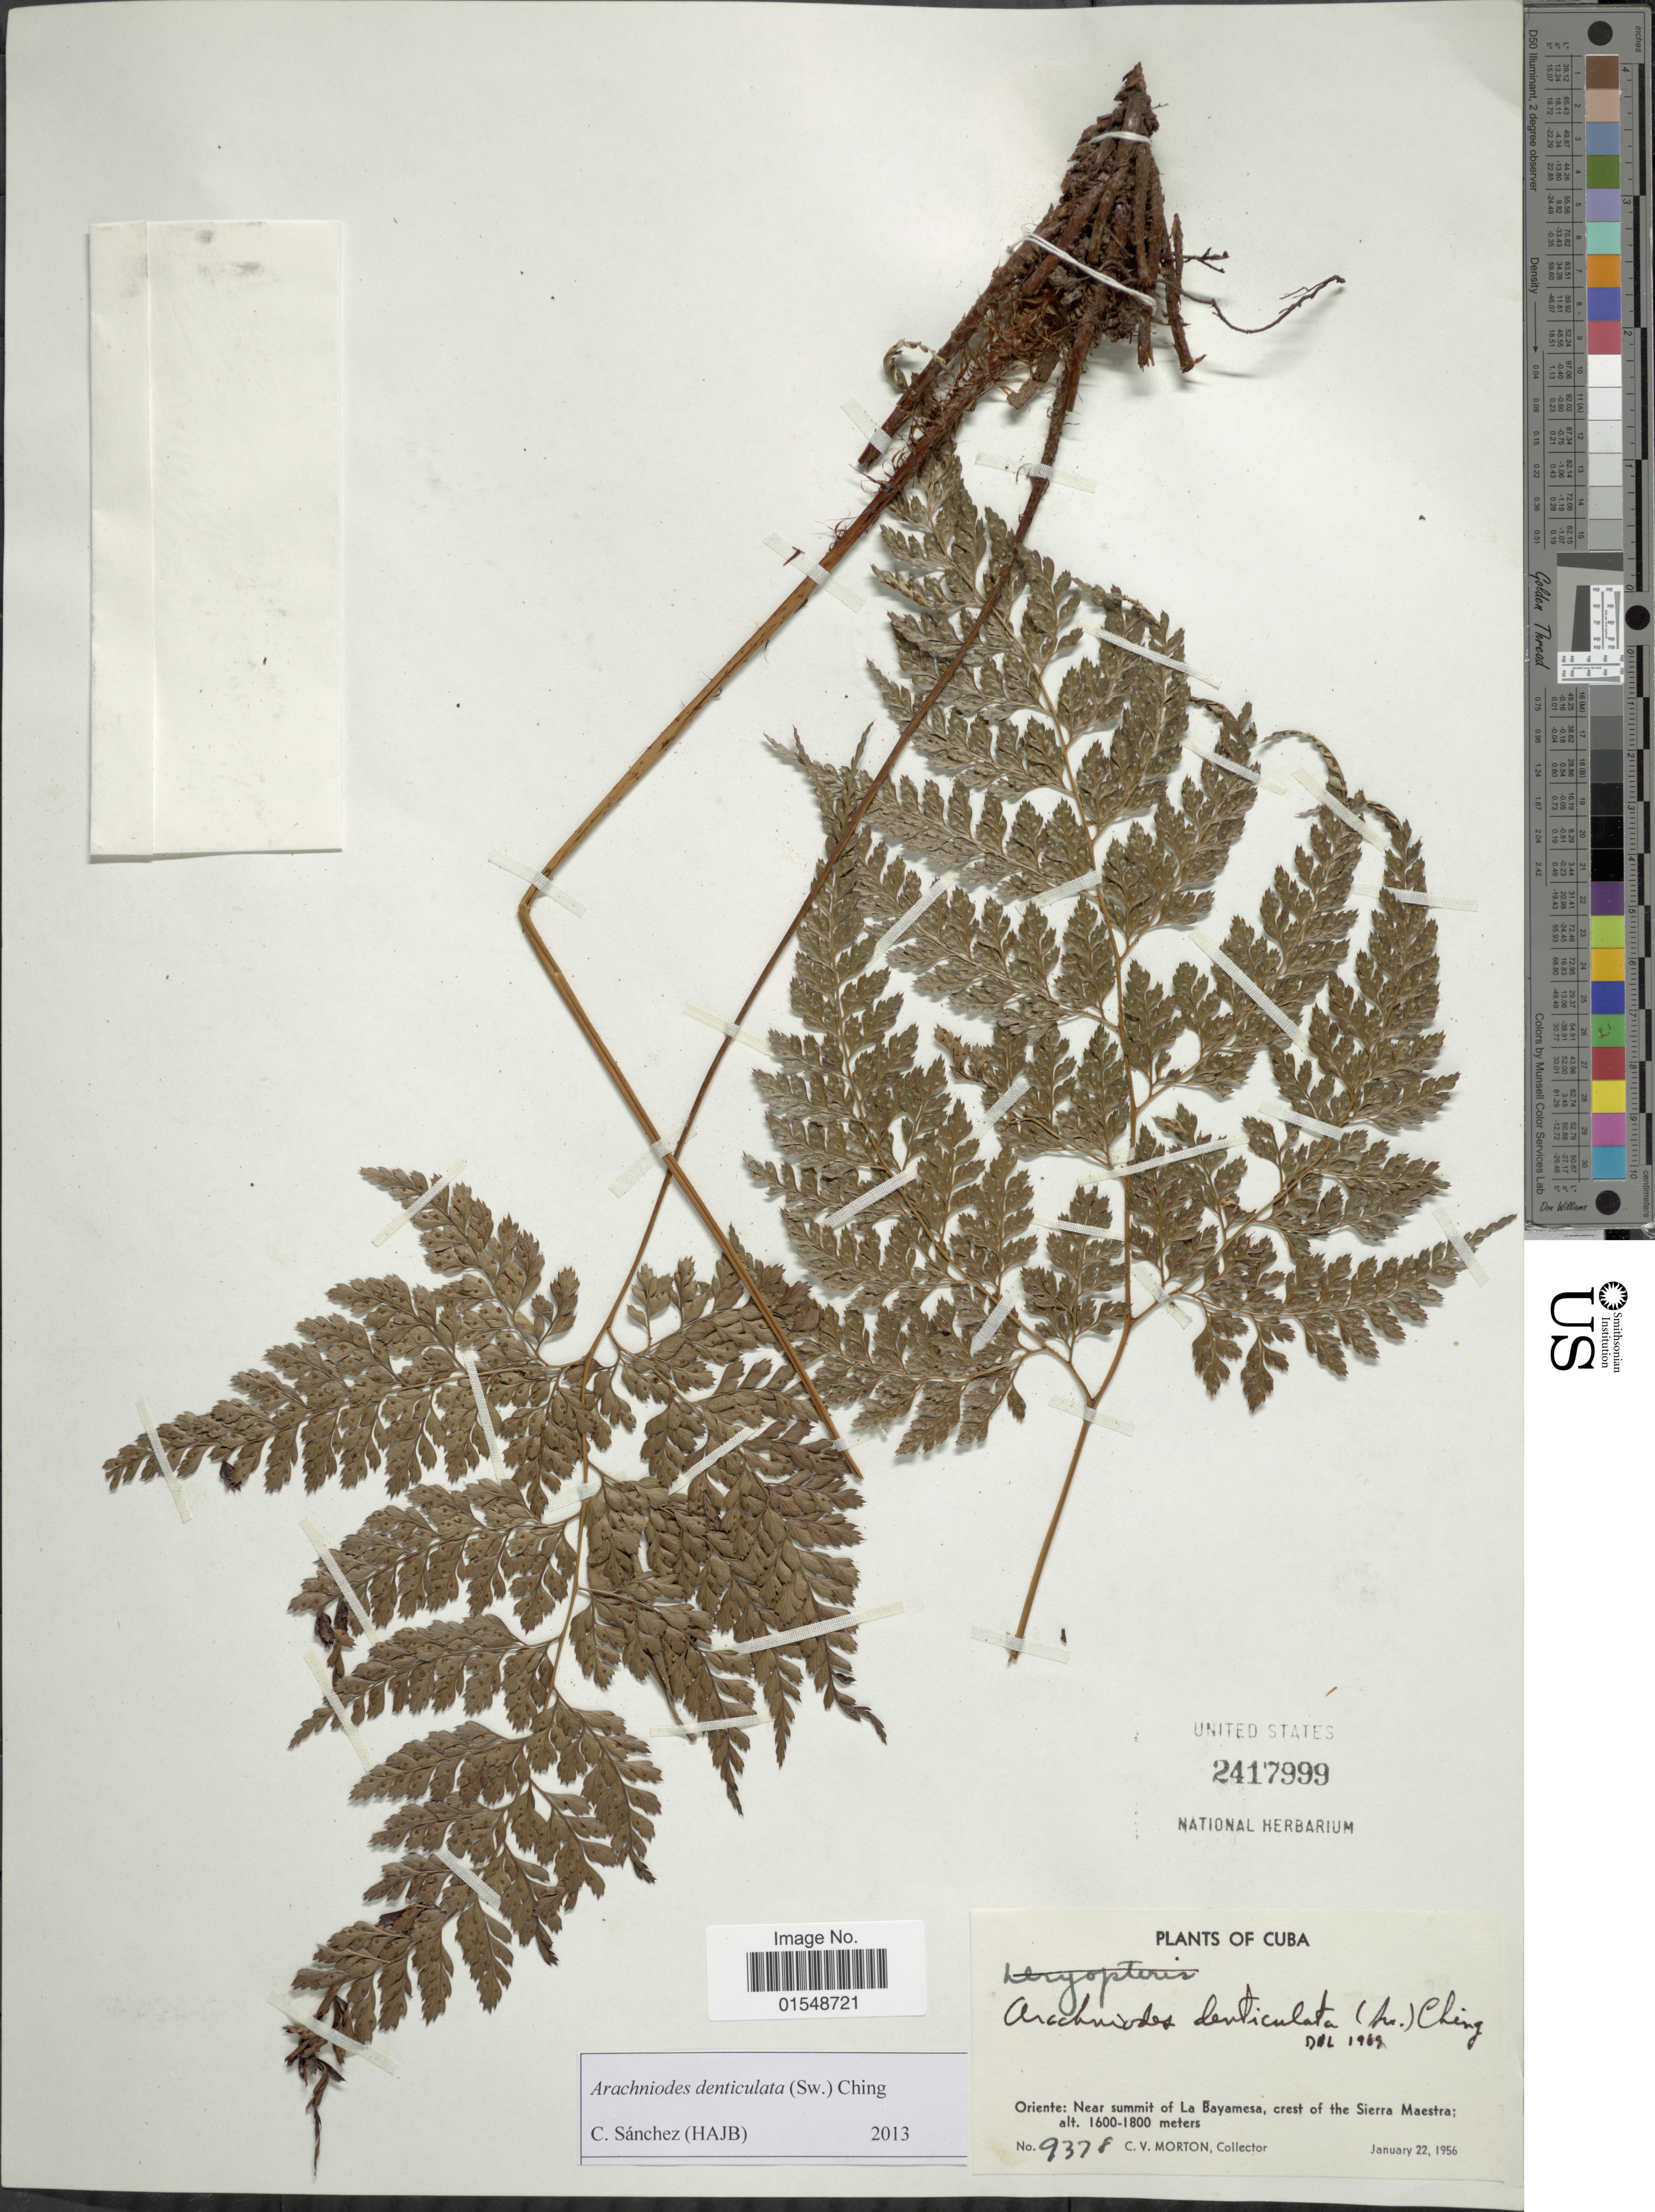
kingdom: Plantae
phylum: Tracheophyta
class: Polypodiopsida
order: Polypodiales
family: Dryopteridaceae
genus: Arachniodes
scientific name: Arachniodes denticulata var. denticulata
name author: (Sw.) Ching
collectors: C. V. Morton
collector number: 9378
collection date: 1956-01-22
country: Cuba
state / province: Oriente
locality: Near summit of La Bayamesa, crest of the Sierra Maestra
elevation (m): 1600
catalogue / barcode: US 2417999